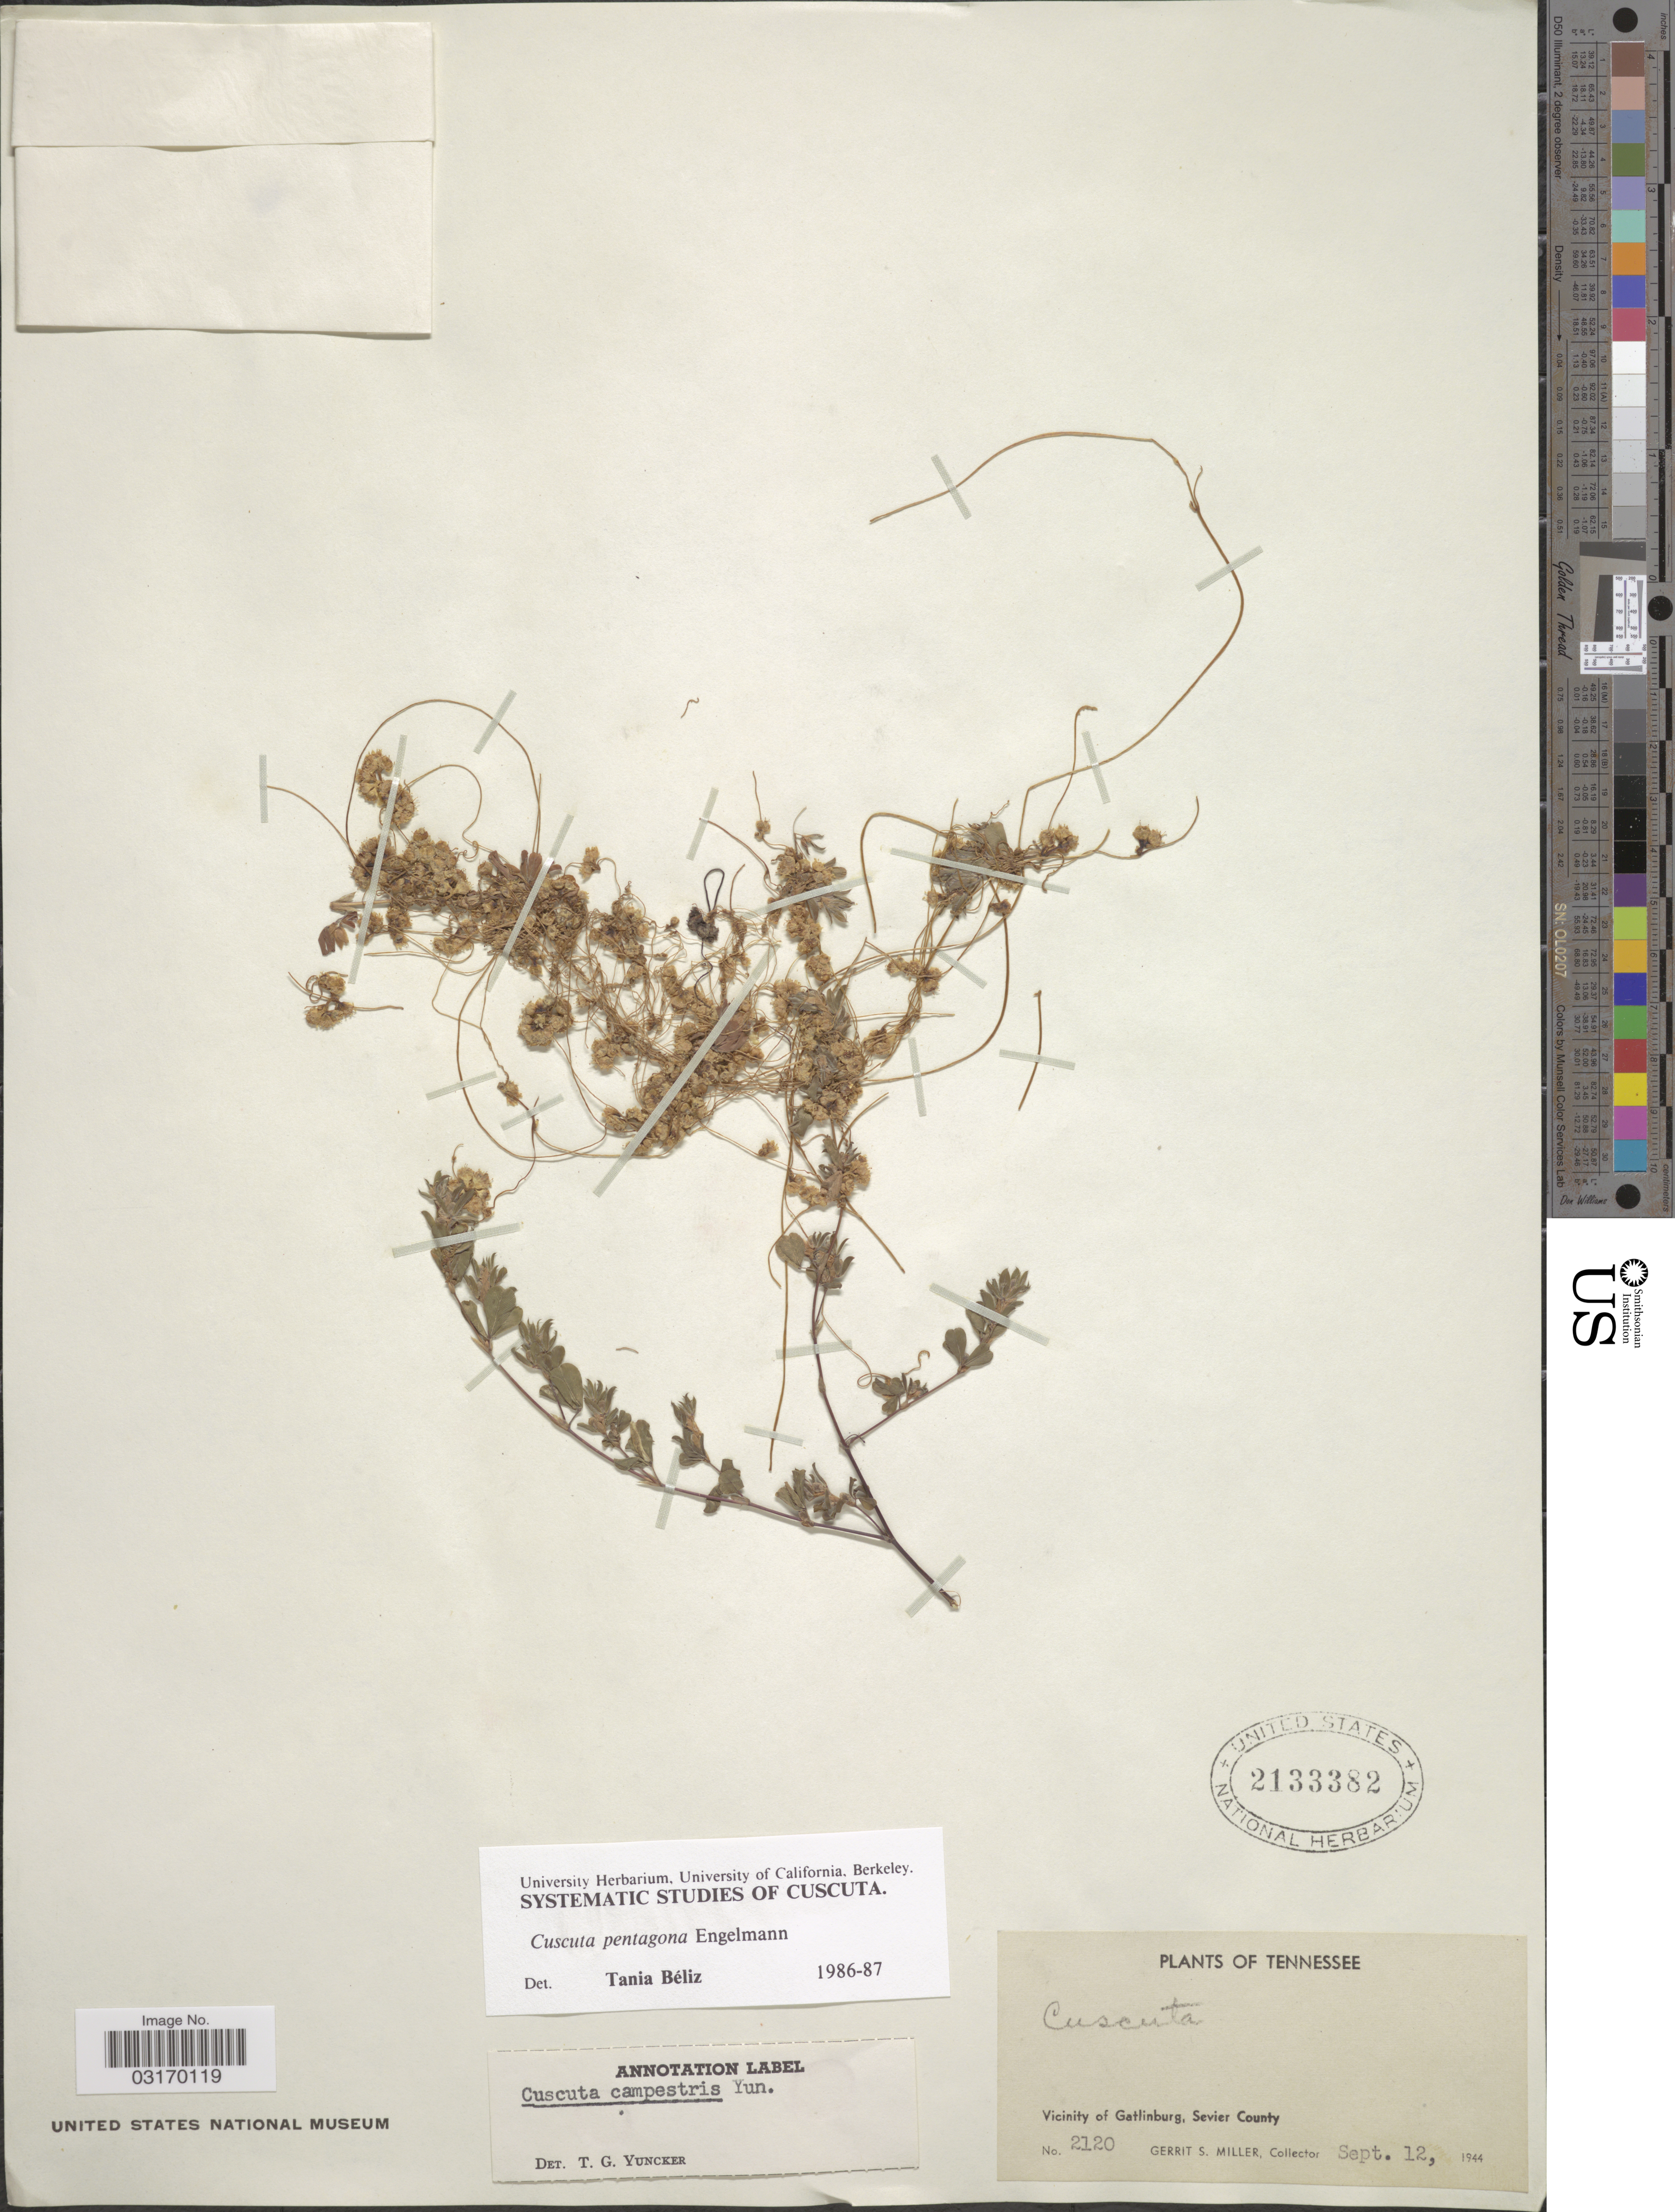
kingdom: Plantae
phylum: Tracheophyta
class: Magnoliopsida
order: Solanales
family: Convolvulaceae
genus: Cuscuta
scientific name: Cuscuta pentagona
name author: Engelm.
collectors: G. S. Miller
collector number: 2120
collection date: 1944-09-12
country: United States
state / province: Tennessee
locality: Vicinity of Gatlinburg, Sevier County.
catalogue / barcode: US 2133382